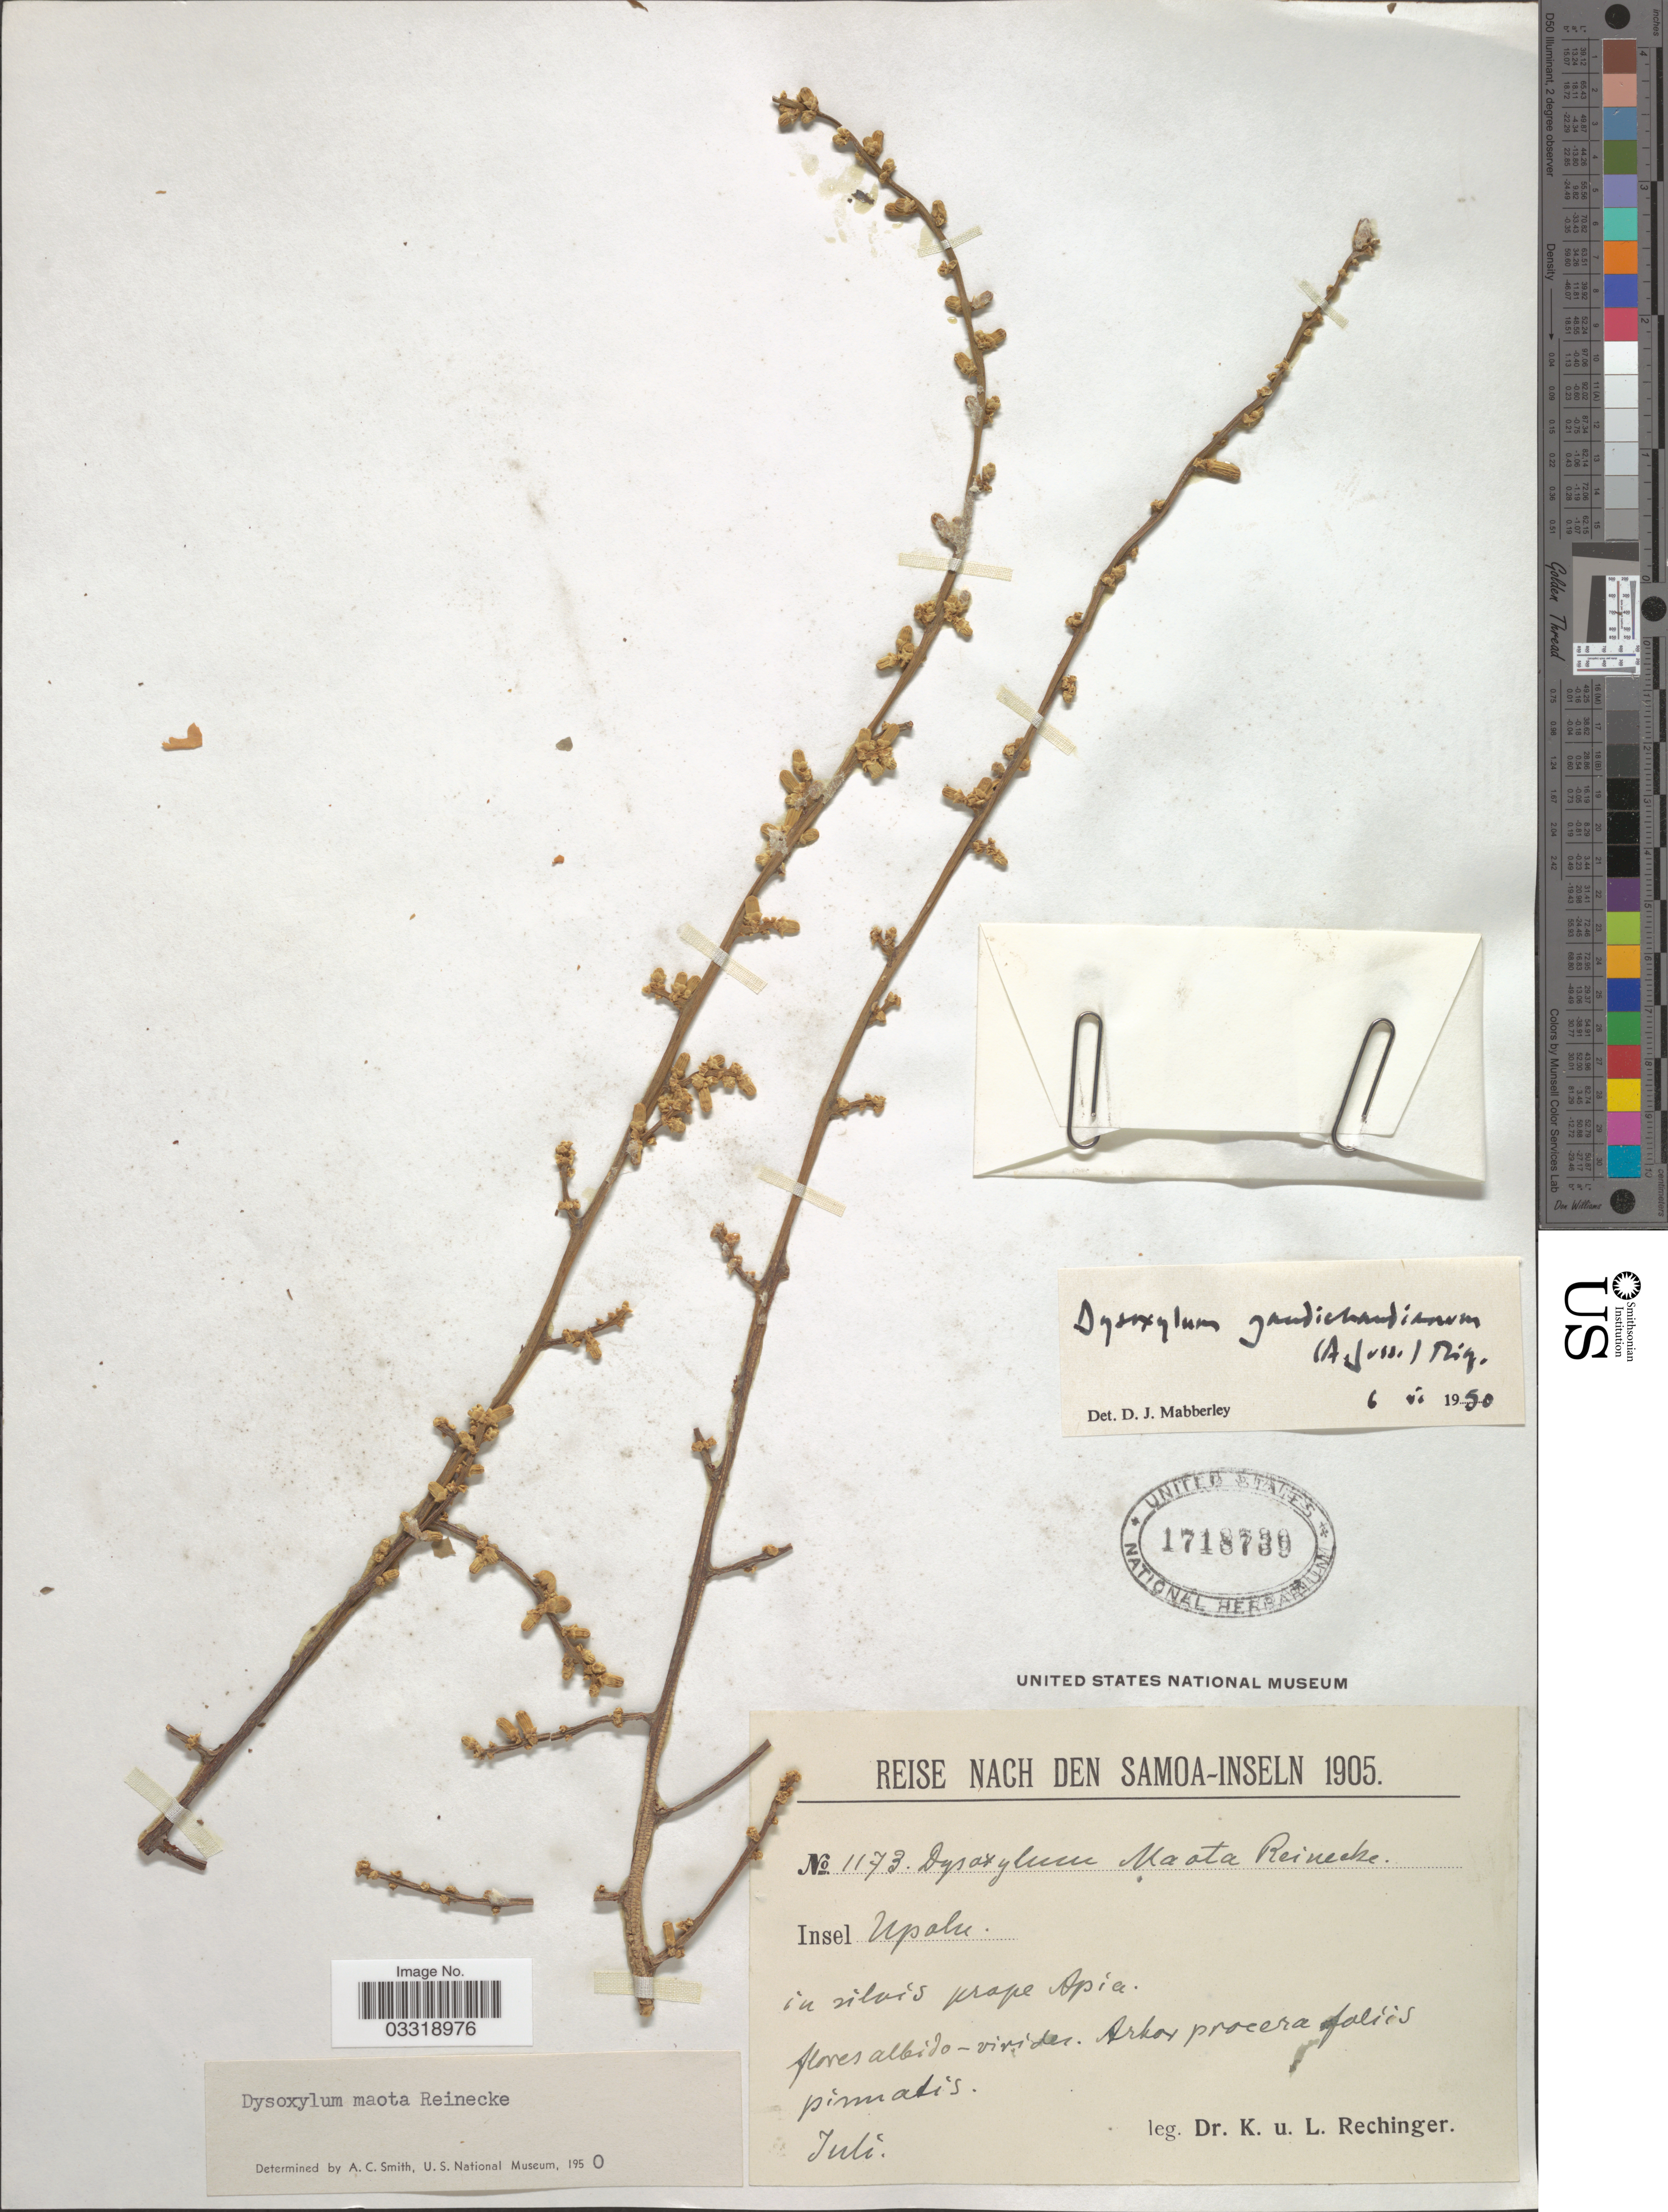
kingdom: Plantae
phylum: Tracheophyta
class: Magnoliopsida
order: Sapindales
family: Meliaceae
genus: Didymocheton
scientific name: Didymocheton gaudichaudianus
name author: A. Juss.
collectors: K. Rechinger & L. Rechinger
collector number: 1173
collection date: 1905-07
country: Samoa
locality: Samoa-Inseln. Insel Upolu. In silvis prope Apia.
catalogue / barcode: US 1718739